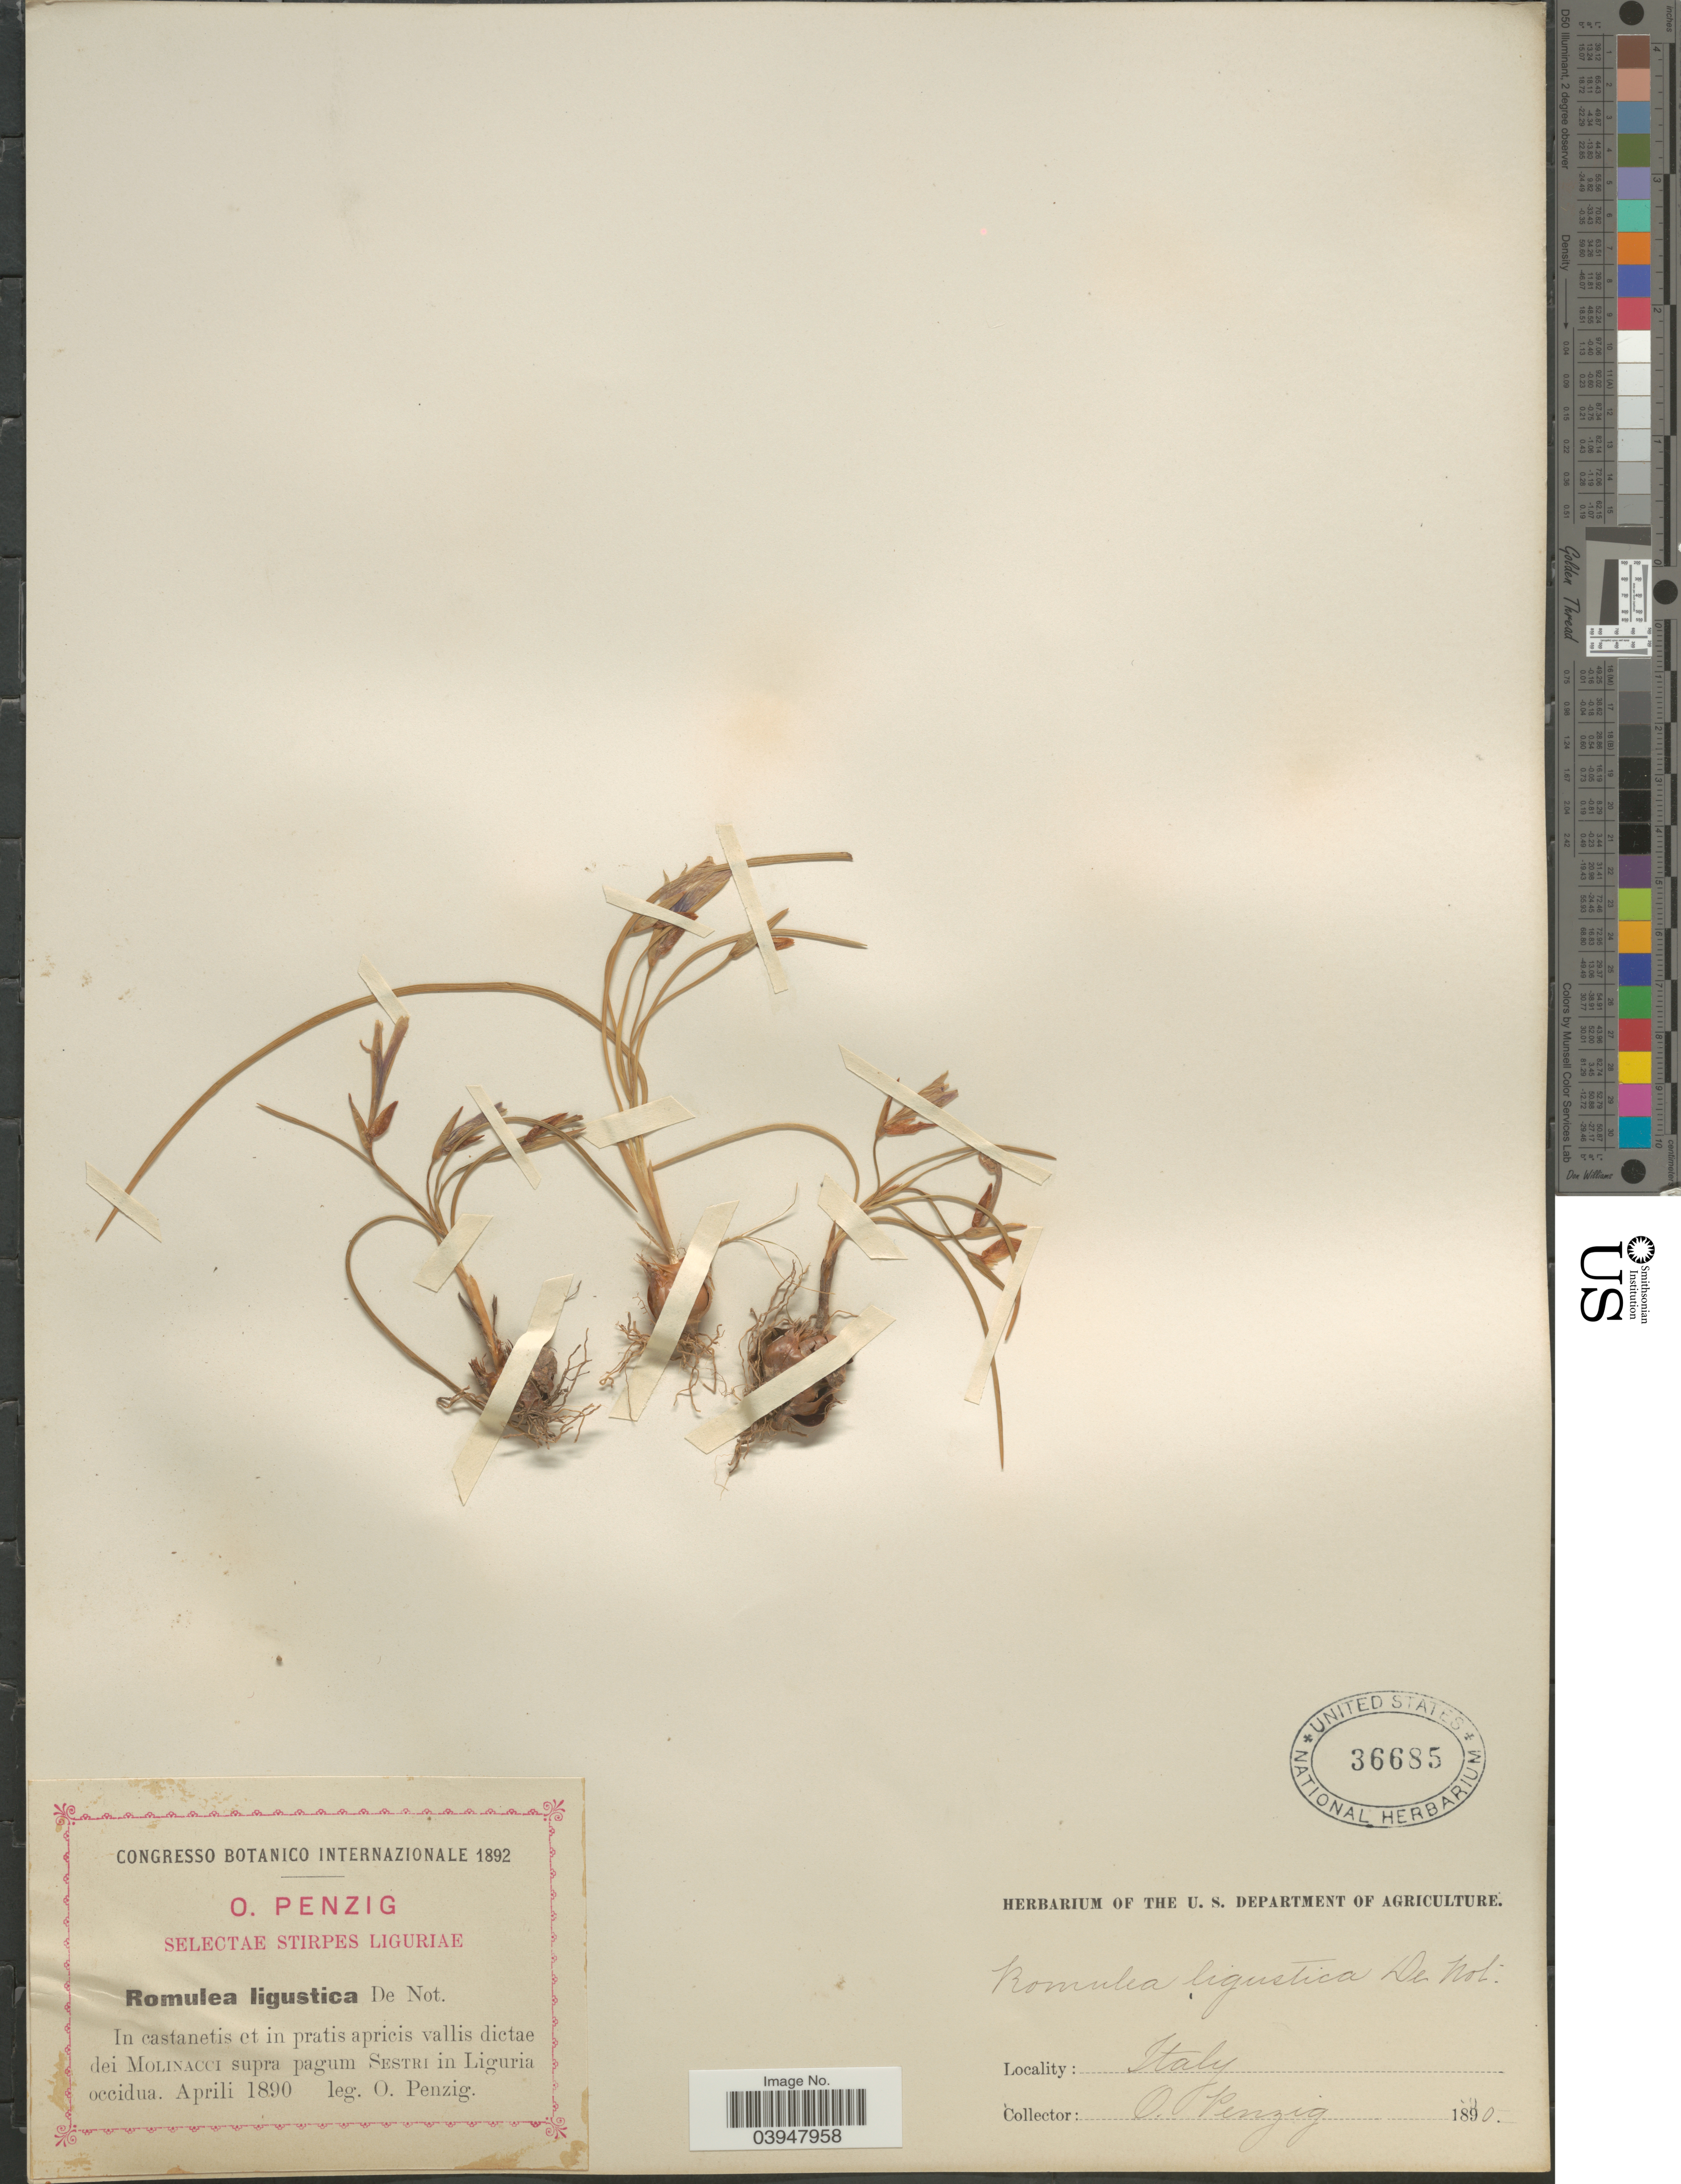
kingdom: Plantae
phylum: Tracheophyta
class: Liliopsida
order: Asparagales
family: Iridaceae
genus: Romulea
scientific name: Romulea ligustica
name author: Parl.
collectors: O. Penzig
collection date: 1890-04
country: Italy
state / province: Molise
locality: In castanetis et in pratis apricis vallis dictae dei Molinacci supra pagum Sestri in Liguria occidua.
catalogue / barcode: US 36685